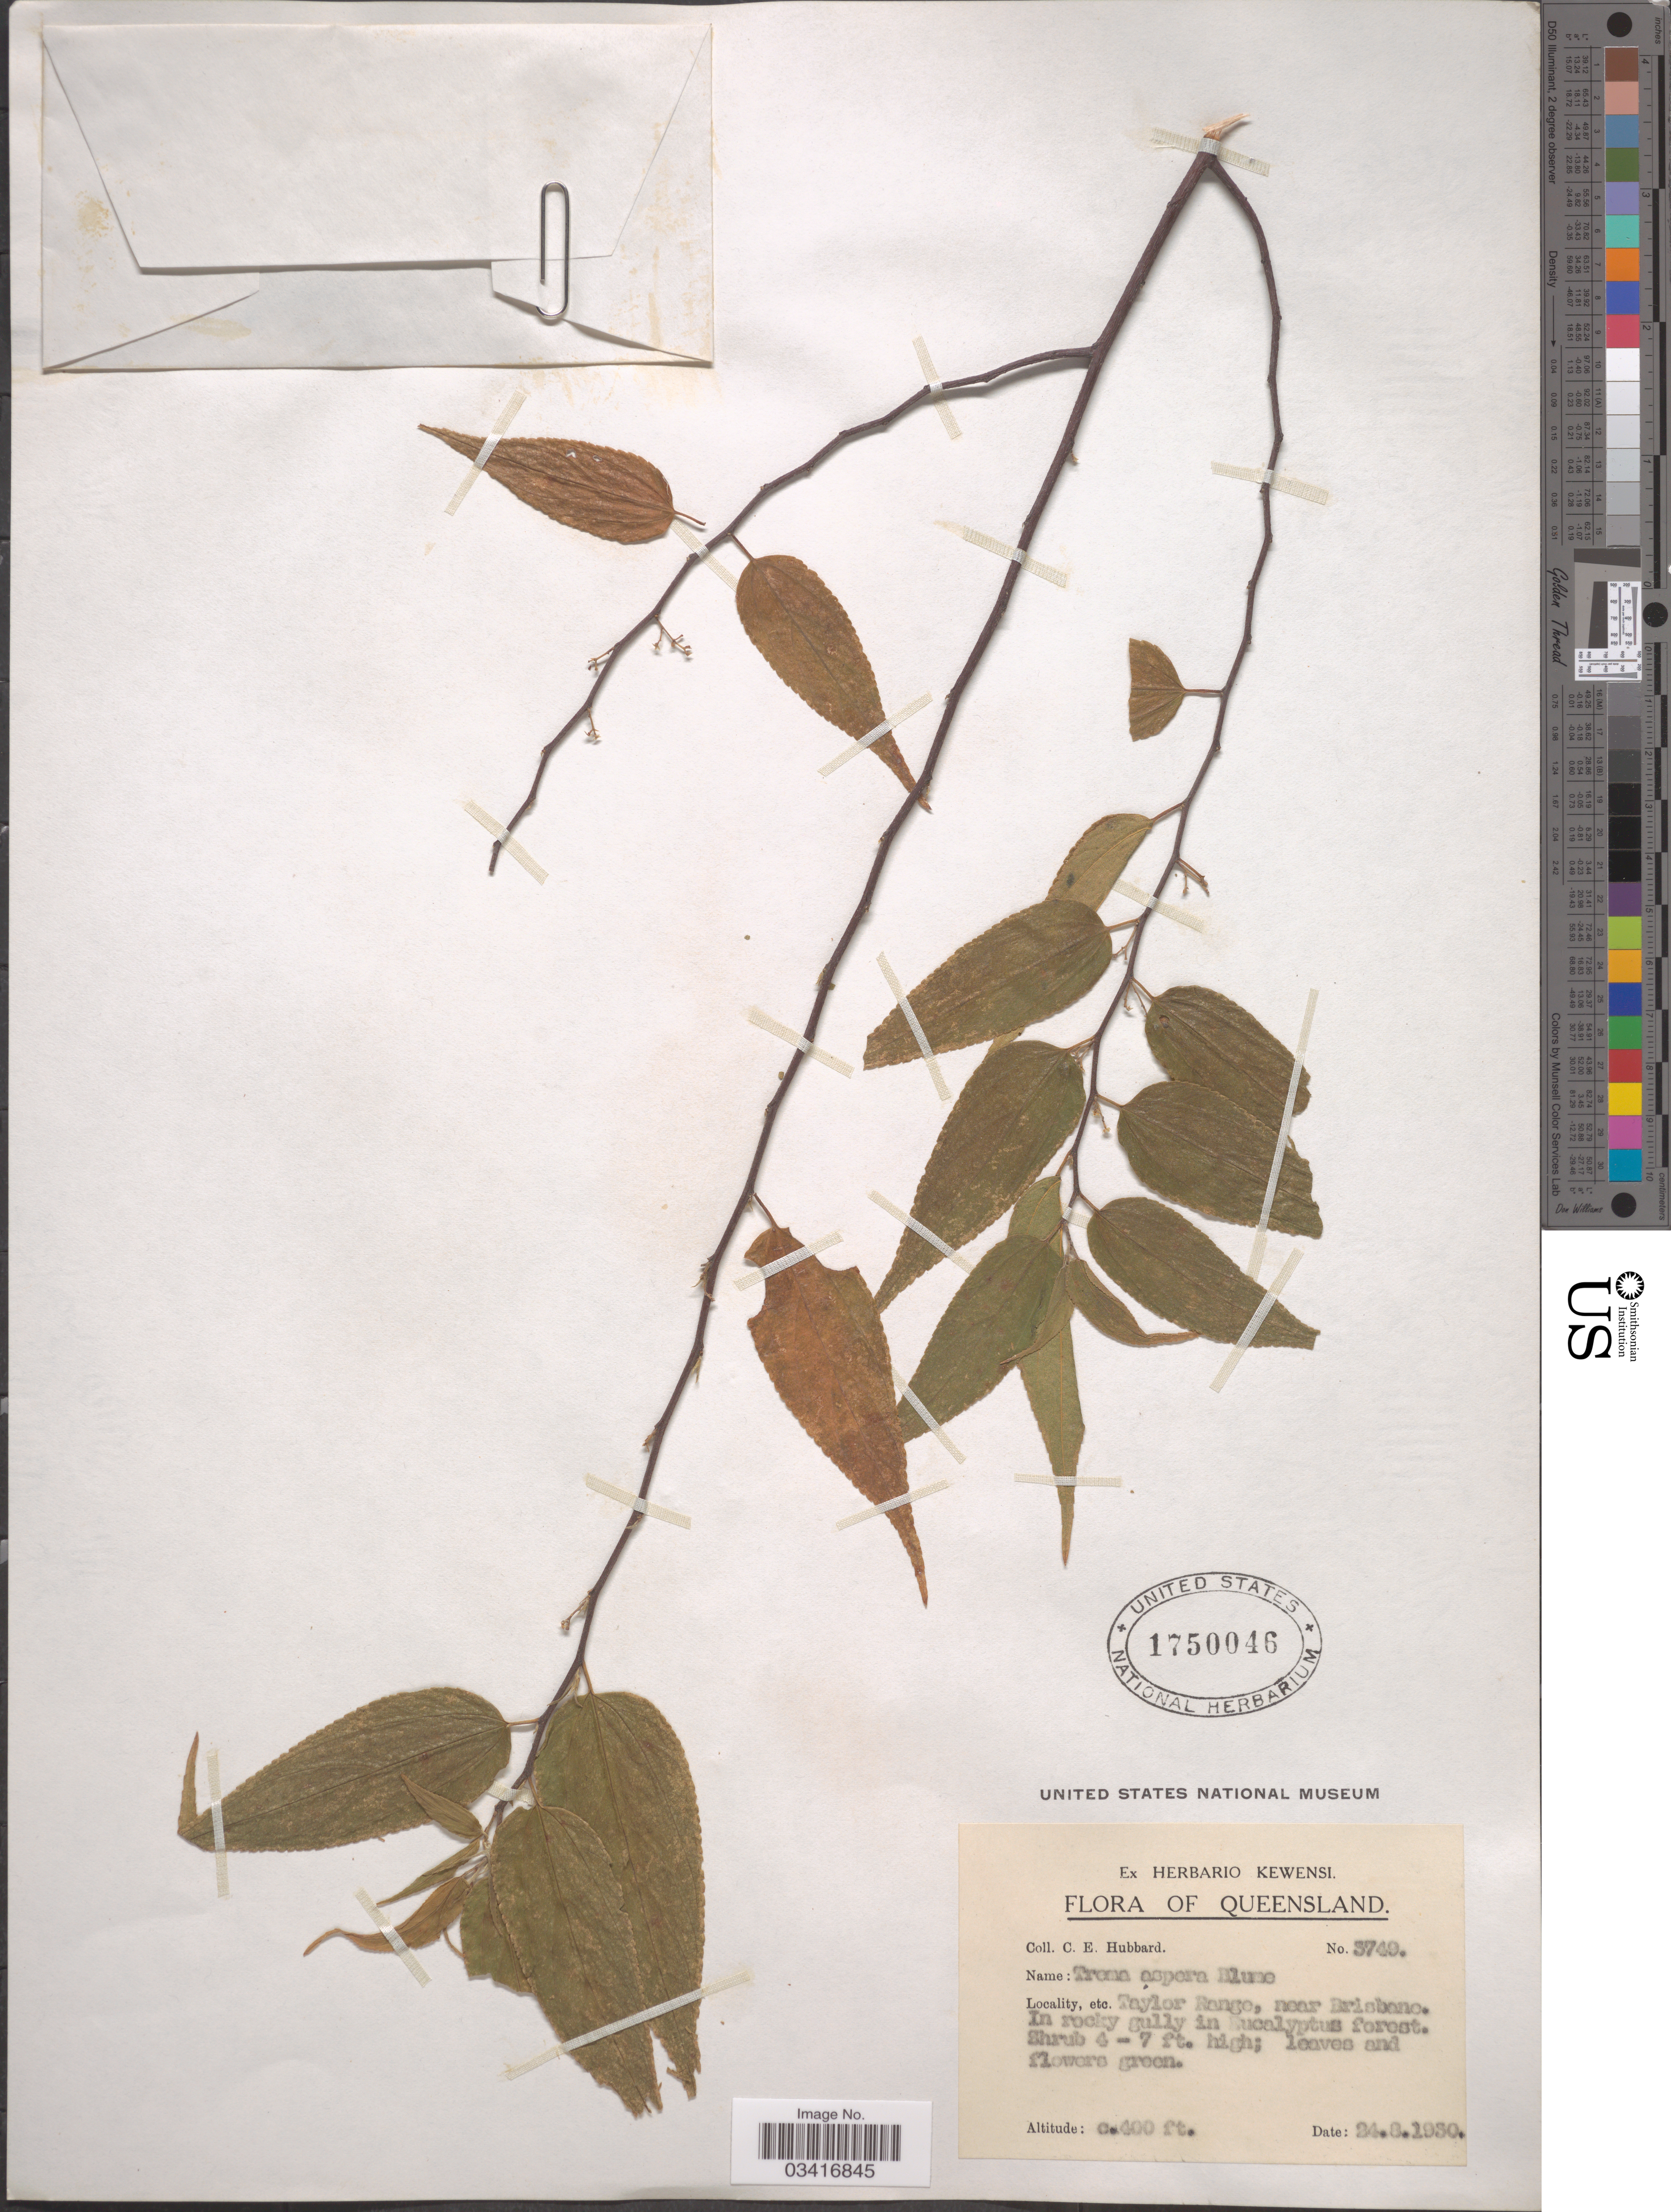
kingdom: Plantae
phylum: Tracheophyta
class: Magnoliopsida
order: Rosales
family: Cannabaceae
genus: Trema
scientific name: Trema asperum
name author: (Brongn.) Blume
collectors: C. E. Hubbard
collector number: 3749*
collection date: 1930-08-24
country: Australia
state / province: Queensland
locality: Taylor Range, near Brisbane.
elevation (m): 122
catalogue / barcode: US 1750046